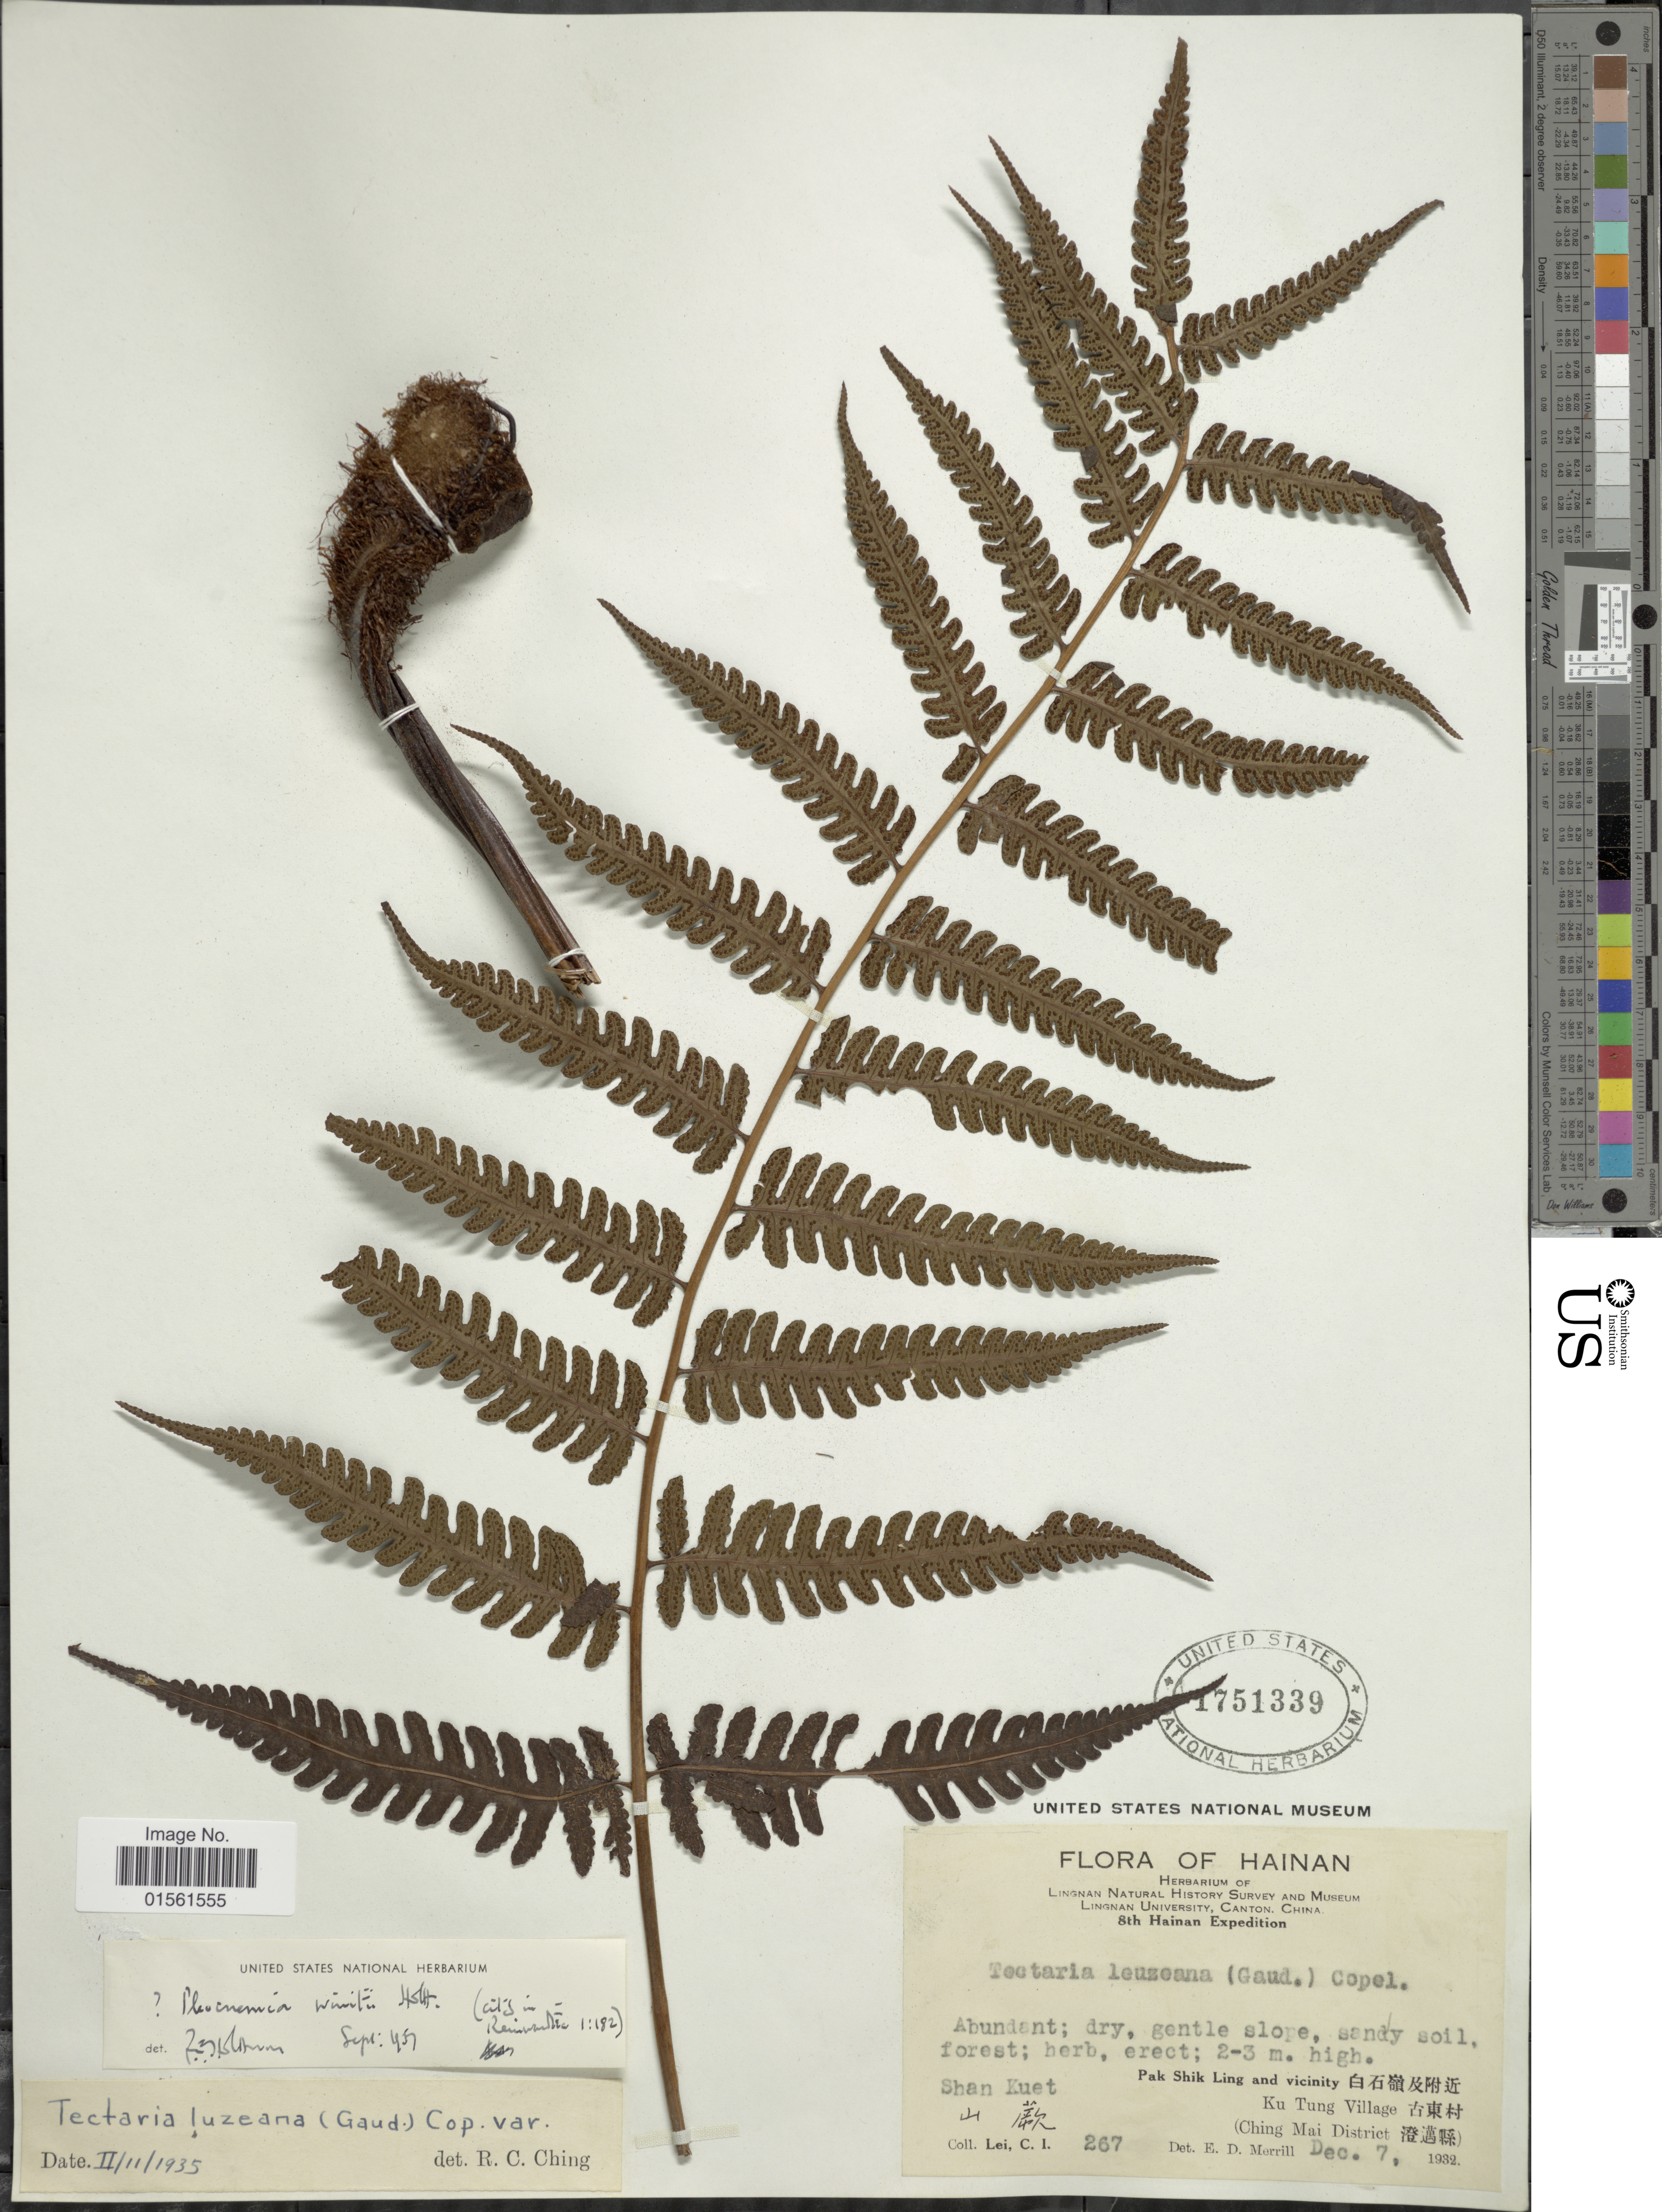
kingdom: Plantae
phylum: Tracheophyta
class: Polypodiopsida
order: Polypodiales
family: Dryopteridaceae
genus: Pleocnemia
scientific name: Pleocnemia winitii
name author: Holttum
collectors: C. I. Lei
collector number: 267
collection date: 1932-12-07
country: China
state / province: Hainan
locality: Hainan, Shan Kuet, Pak Shik Ling and vicinity X, Ku Tung Village X, (Ching Mai District X).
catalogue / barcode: US 1751339